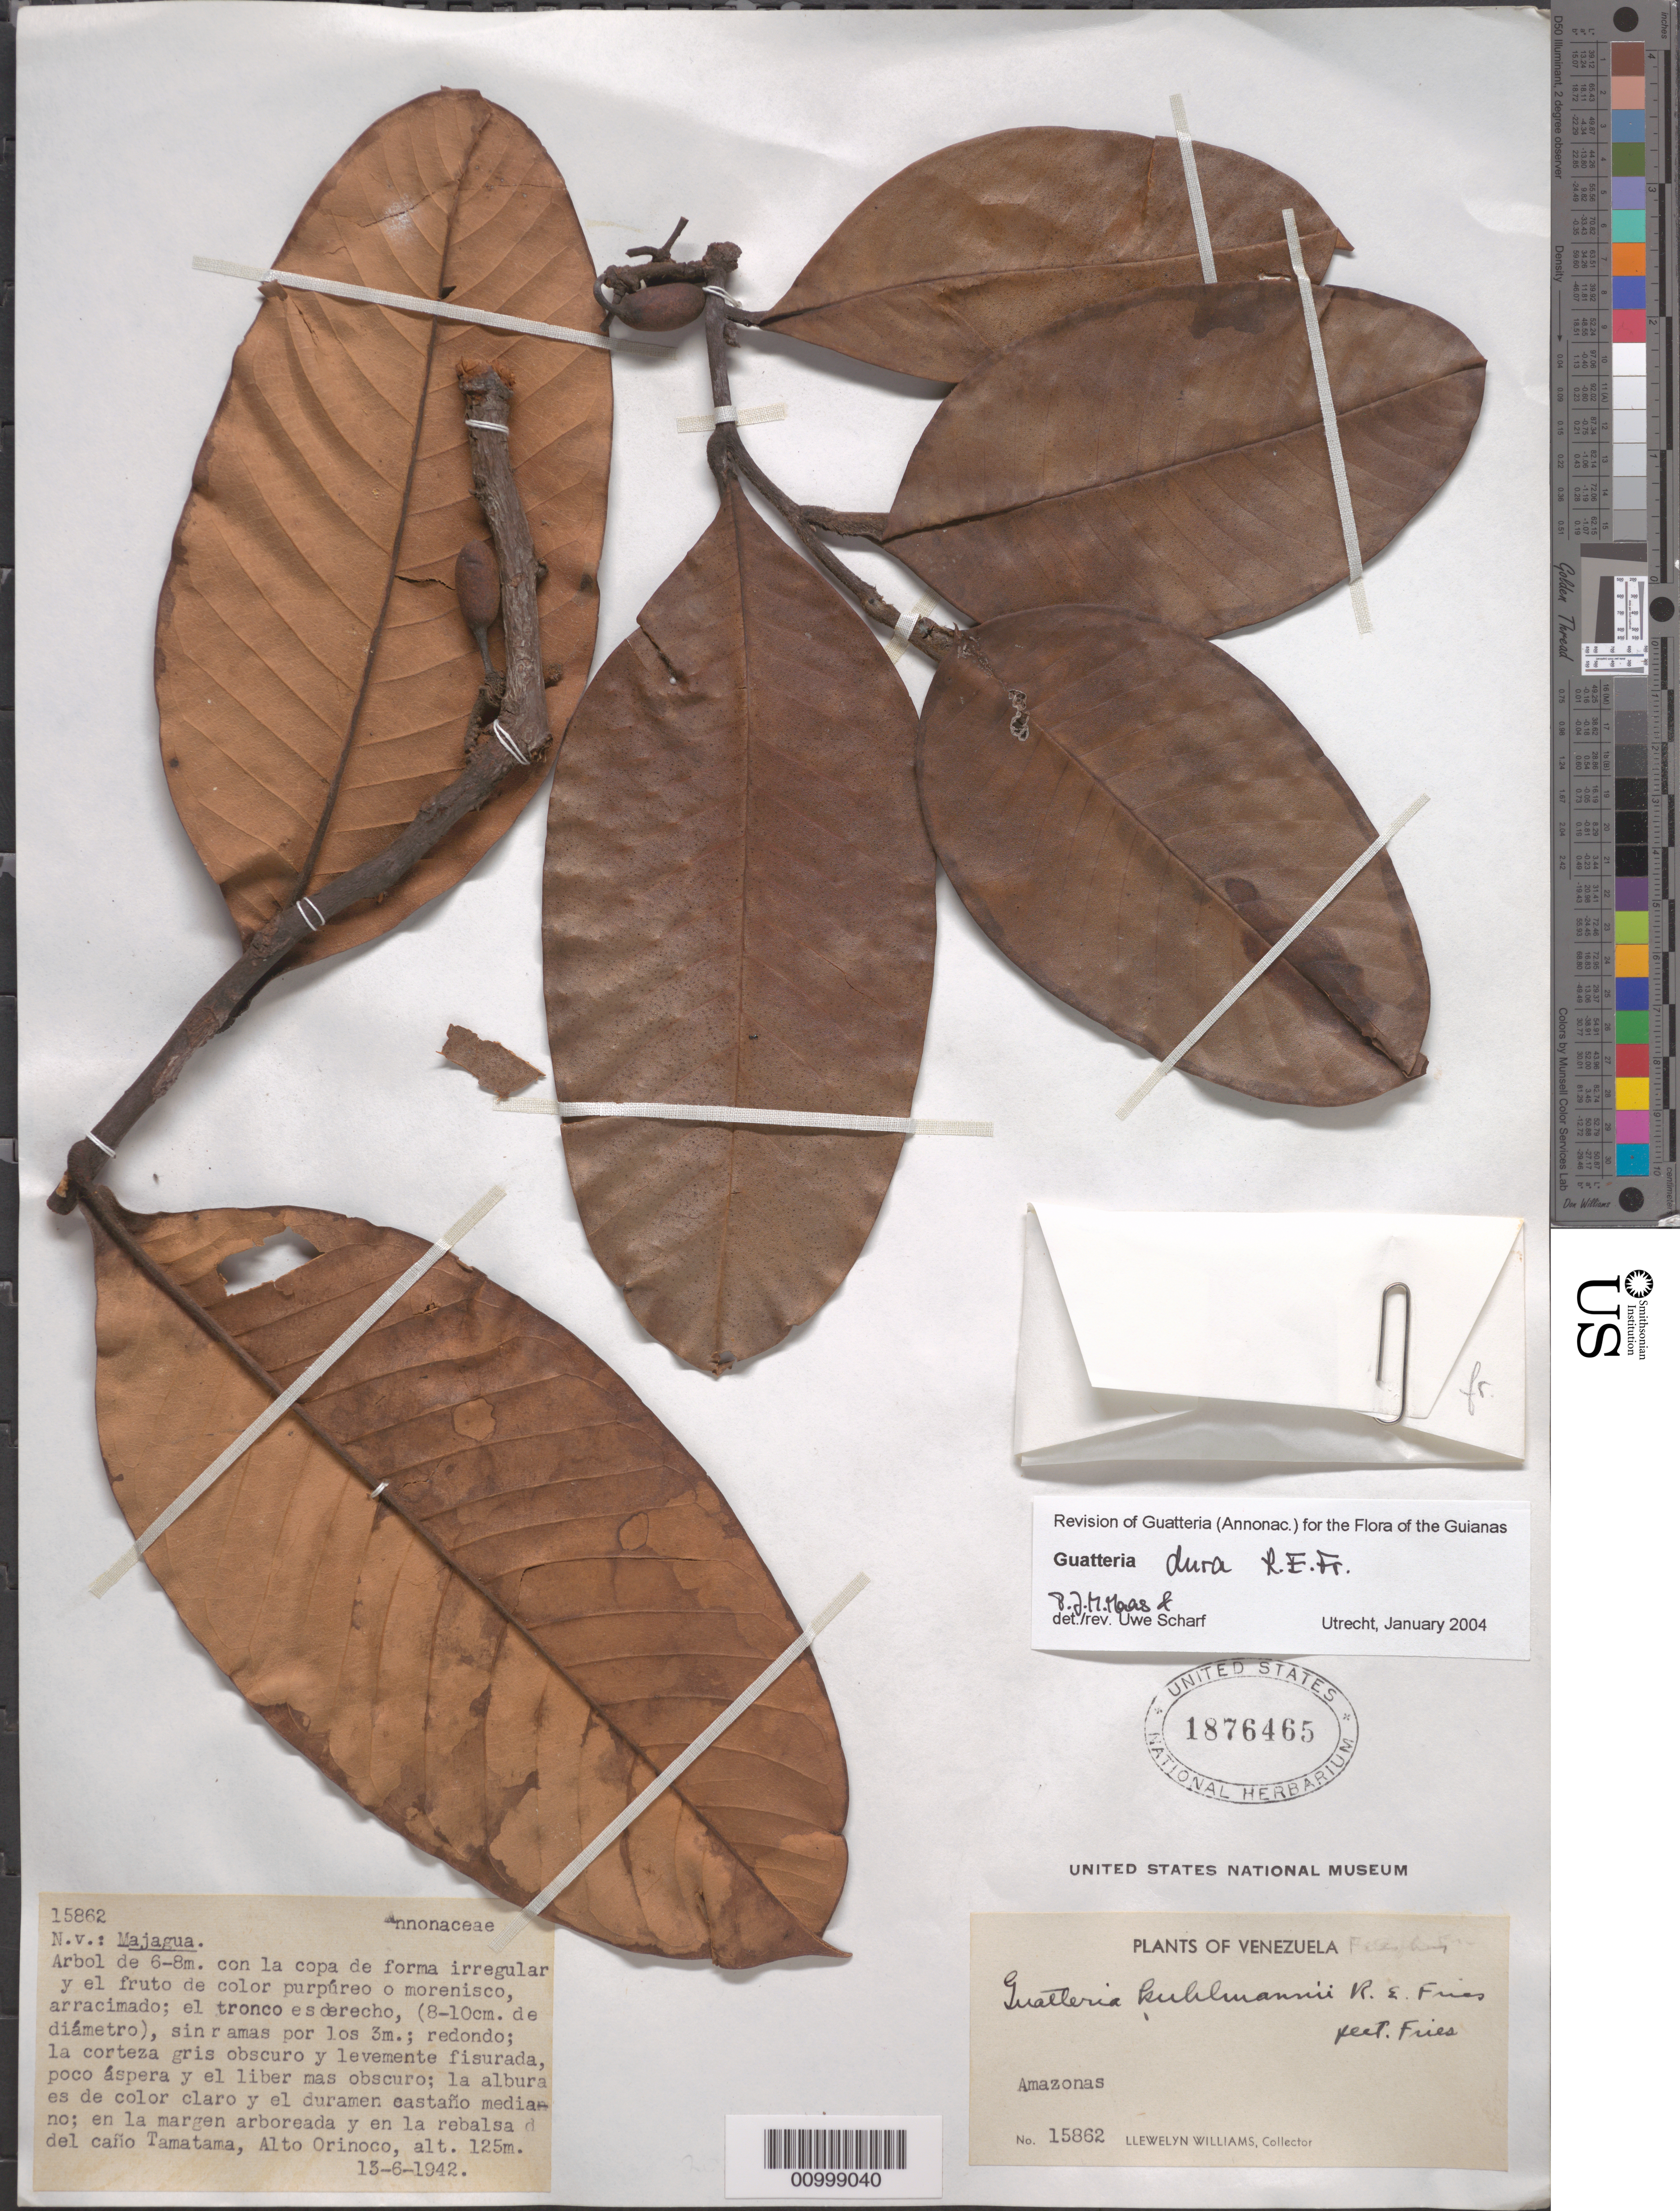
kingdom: Plantae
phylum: Tracheophyta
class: Magnoliopsida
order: Magnoliales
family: Annonaceae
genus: Guatteria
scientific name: Guatteria dura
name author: R.E. Fr.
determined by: Maas, P. J.; Scharf, U.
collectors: Ll. Williams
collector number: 15862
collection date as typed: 13-Jun-42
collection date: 1942-06-13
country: Venezuela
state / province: Amazonas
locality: Tamatama, Alto Río Orinoco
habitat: Margen arboreada y en la rebalsa del cano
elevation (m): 125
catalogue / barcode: US 1876465